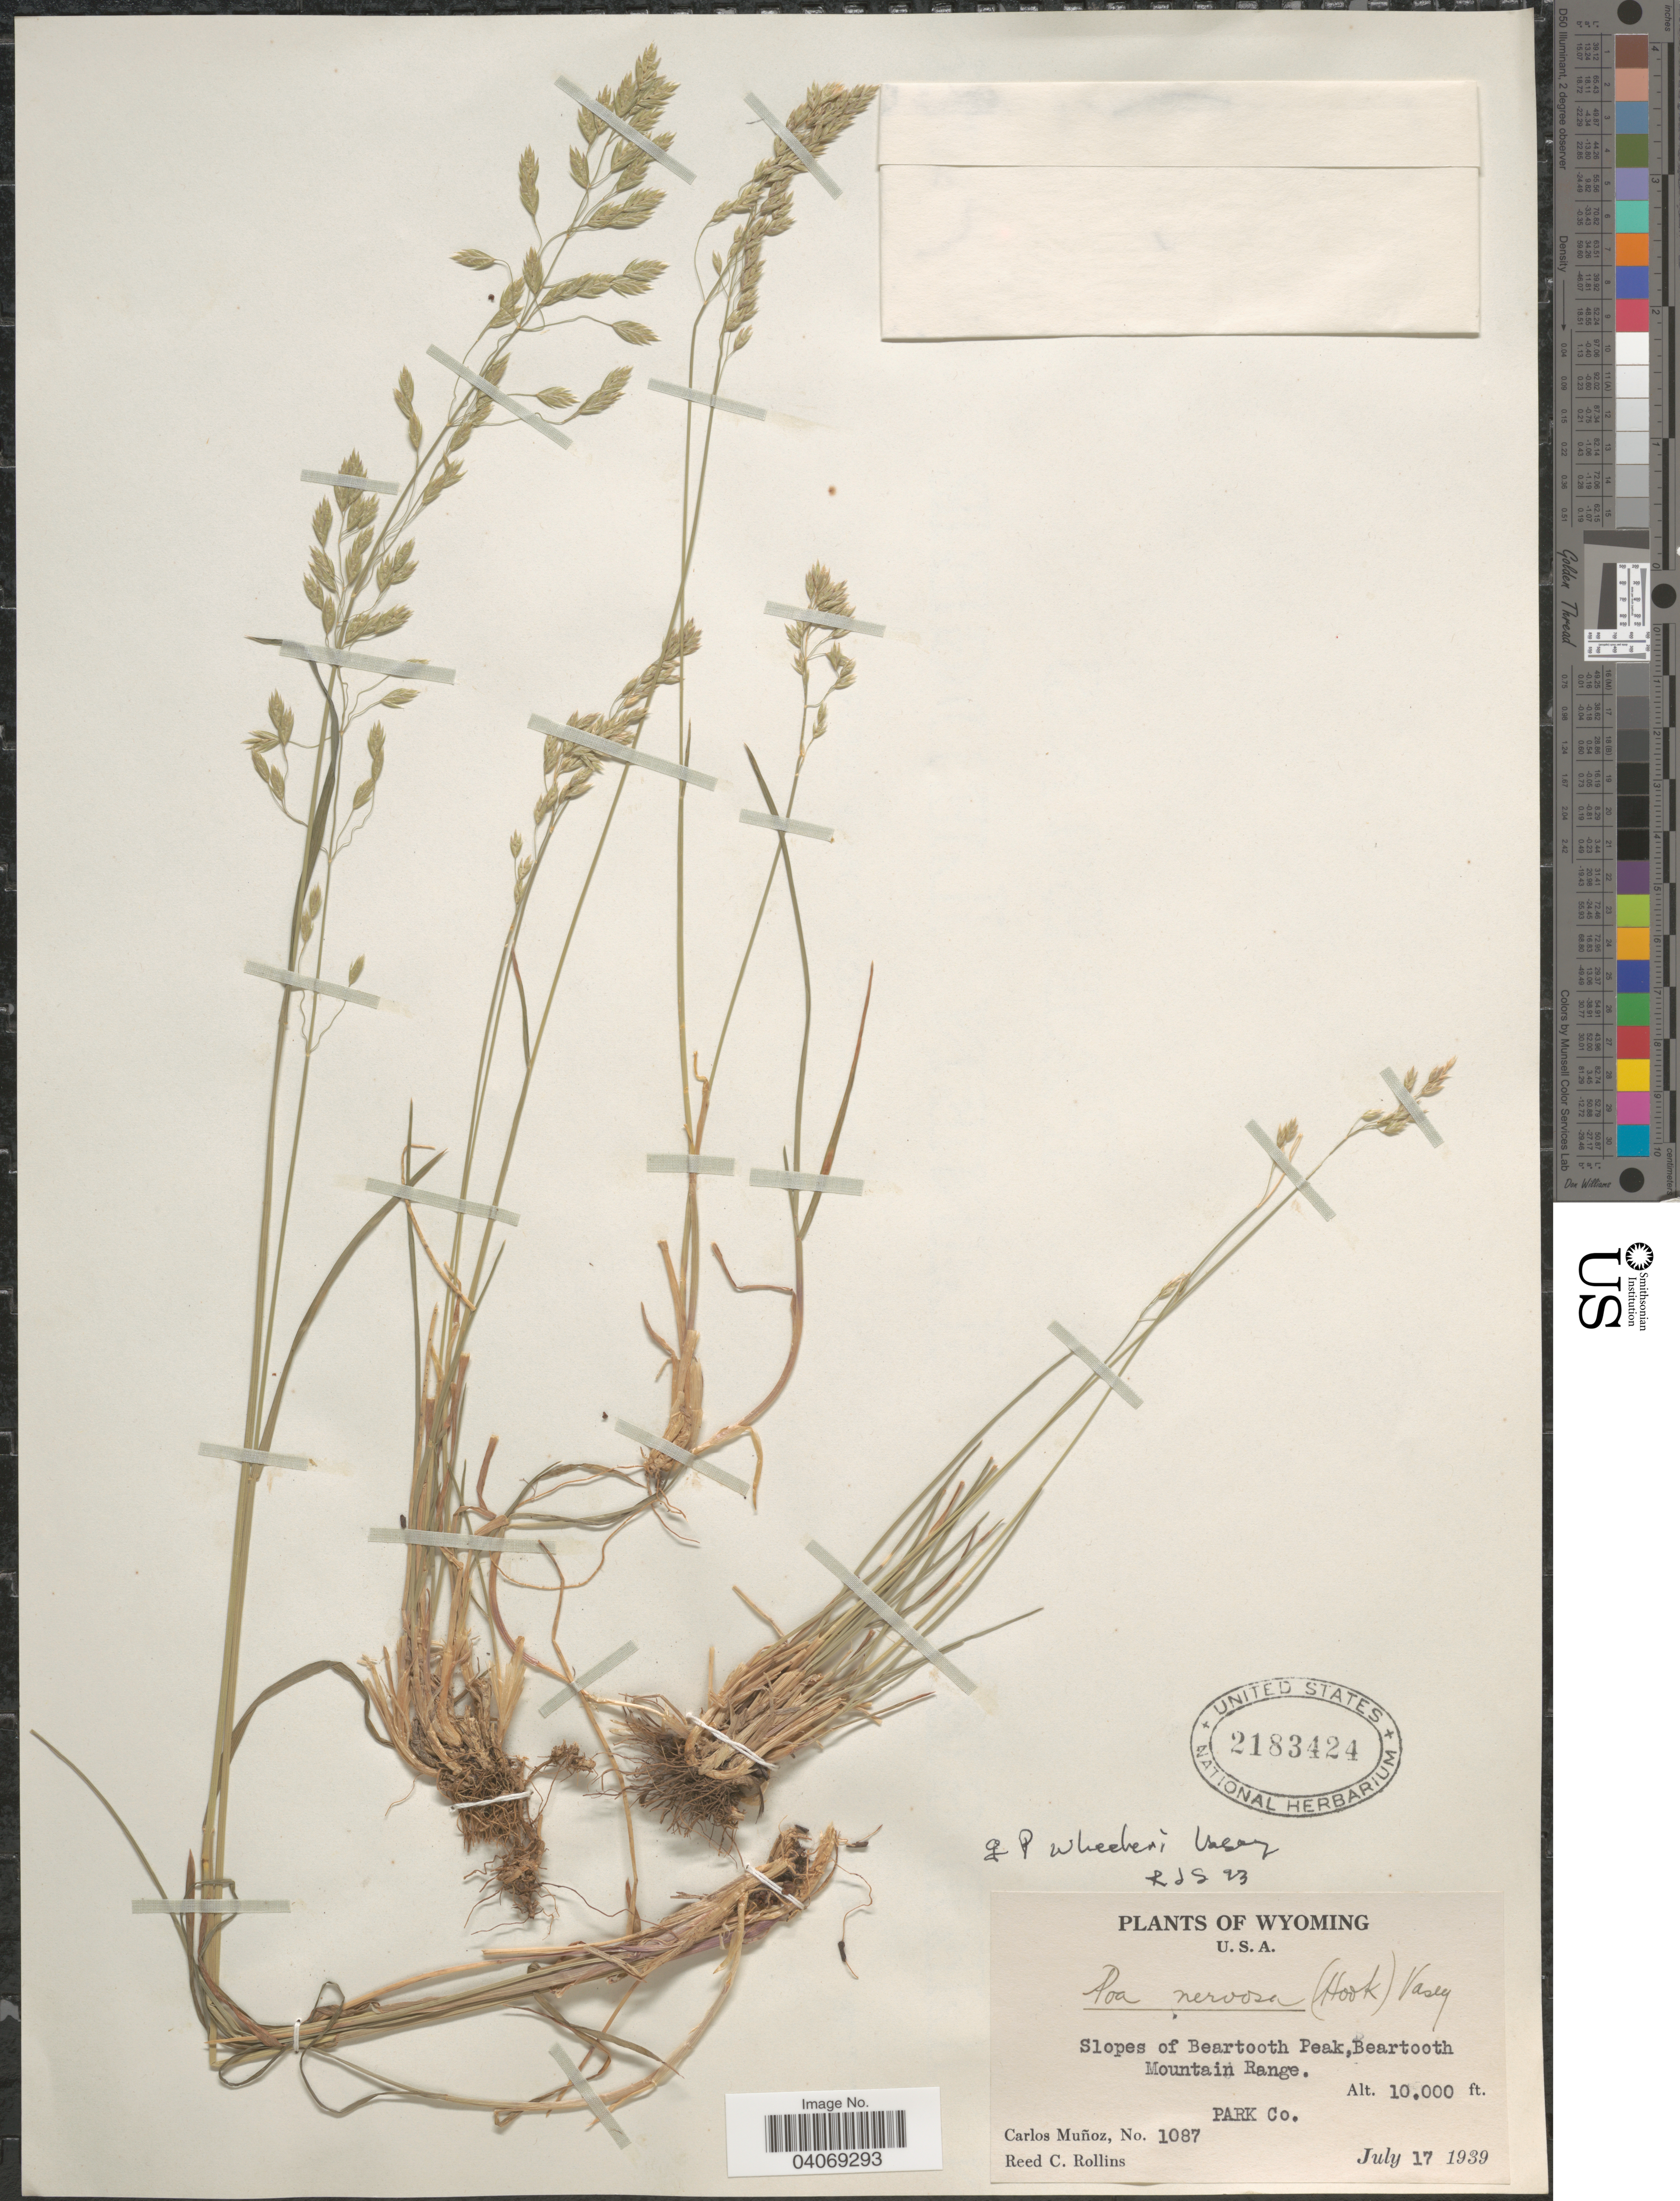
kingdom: Plantae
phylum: Tracheophyta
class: Liliopsida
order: Poales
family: Poaceae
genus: Poa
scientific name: Poa wheeleri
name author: Vasey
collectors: C. Muñoz & R. C. Rollins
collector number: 1087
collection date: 1939-07-17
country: United States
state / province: Wyoming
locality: Slopes of Beartooth Peak, Beartooth Mountain Range. Park Co.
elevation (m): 3048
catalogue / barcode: US 2183424